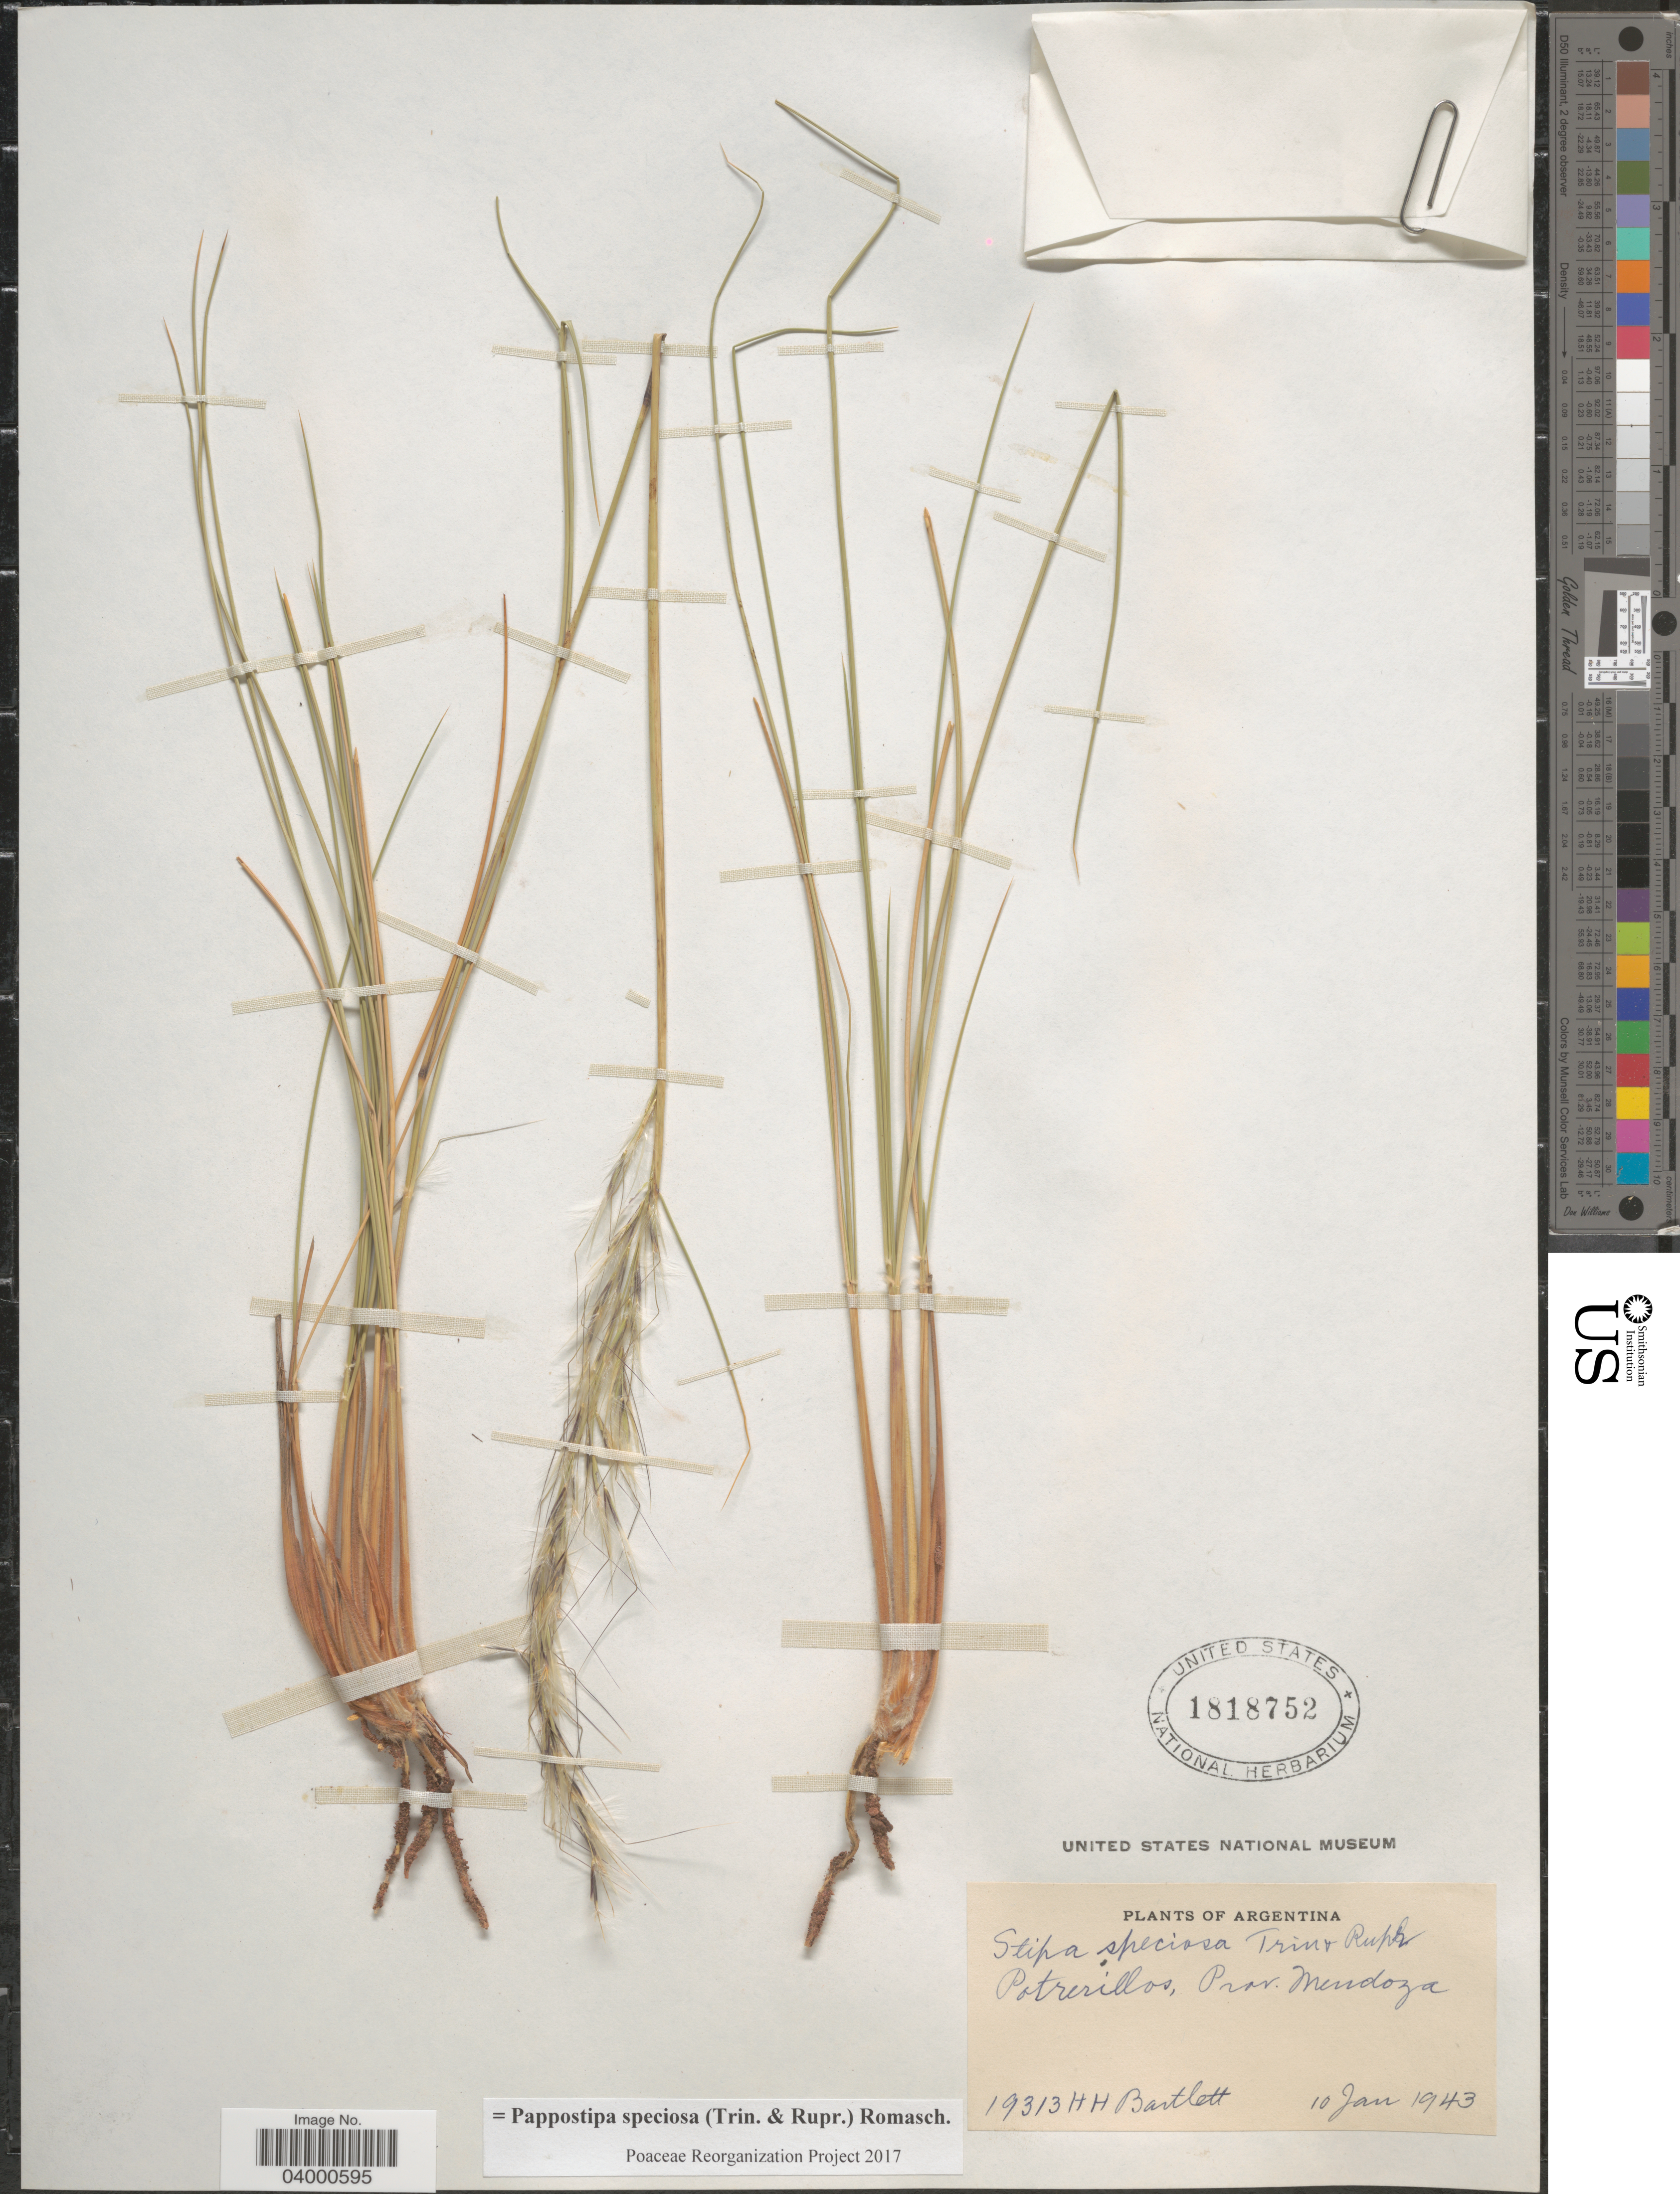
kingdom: Plantae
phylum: Tracheophyta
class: Liliopsida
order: Poales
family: Poaceae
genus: Pappostipa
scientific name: Pappostipa speciosa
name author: (Trin. & Rupr.) Romasch.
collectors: H. H. Bartlett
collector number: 19313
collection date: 1943-01-10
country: Argentina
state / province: Mendoza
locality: Potrerillos.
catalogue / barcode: US 1818752